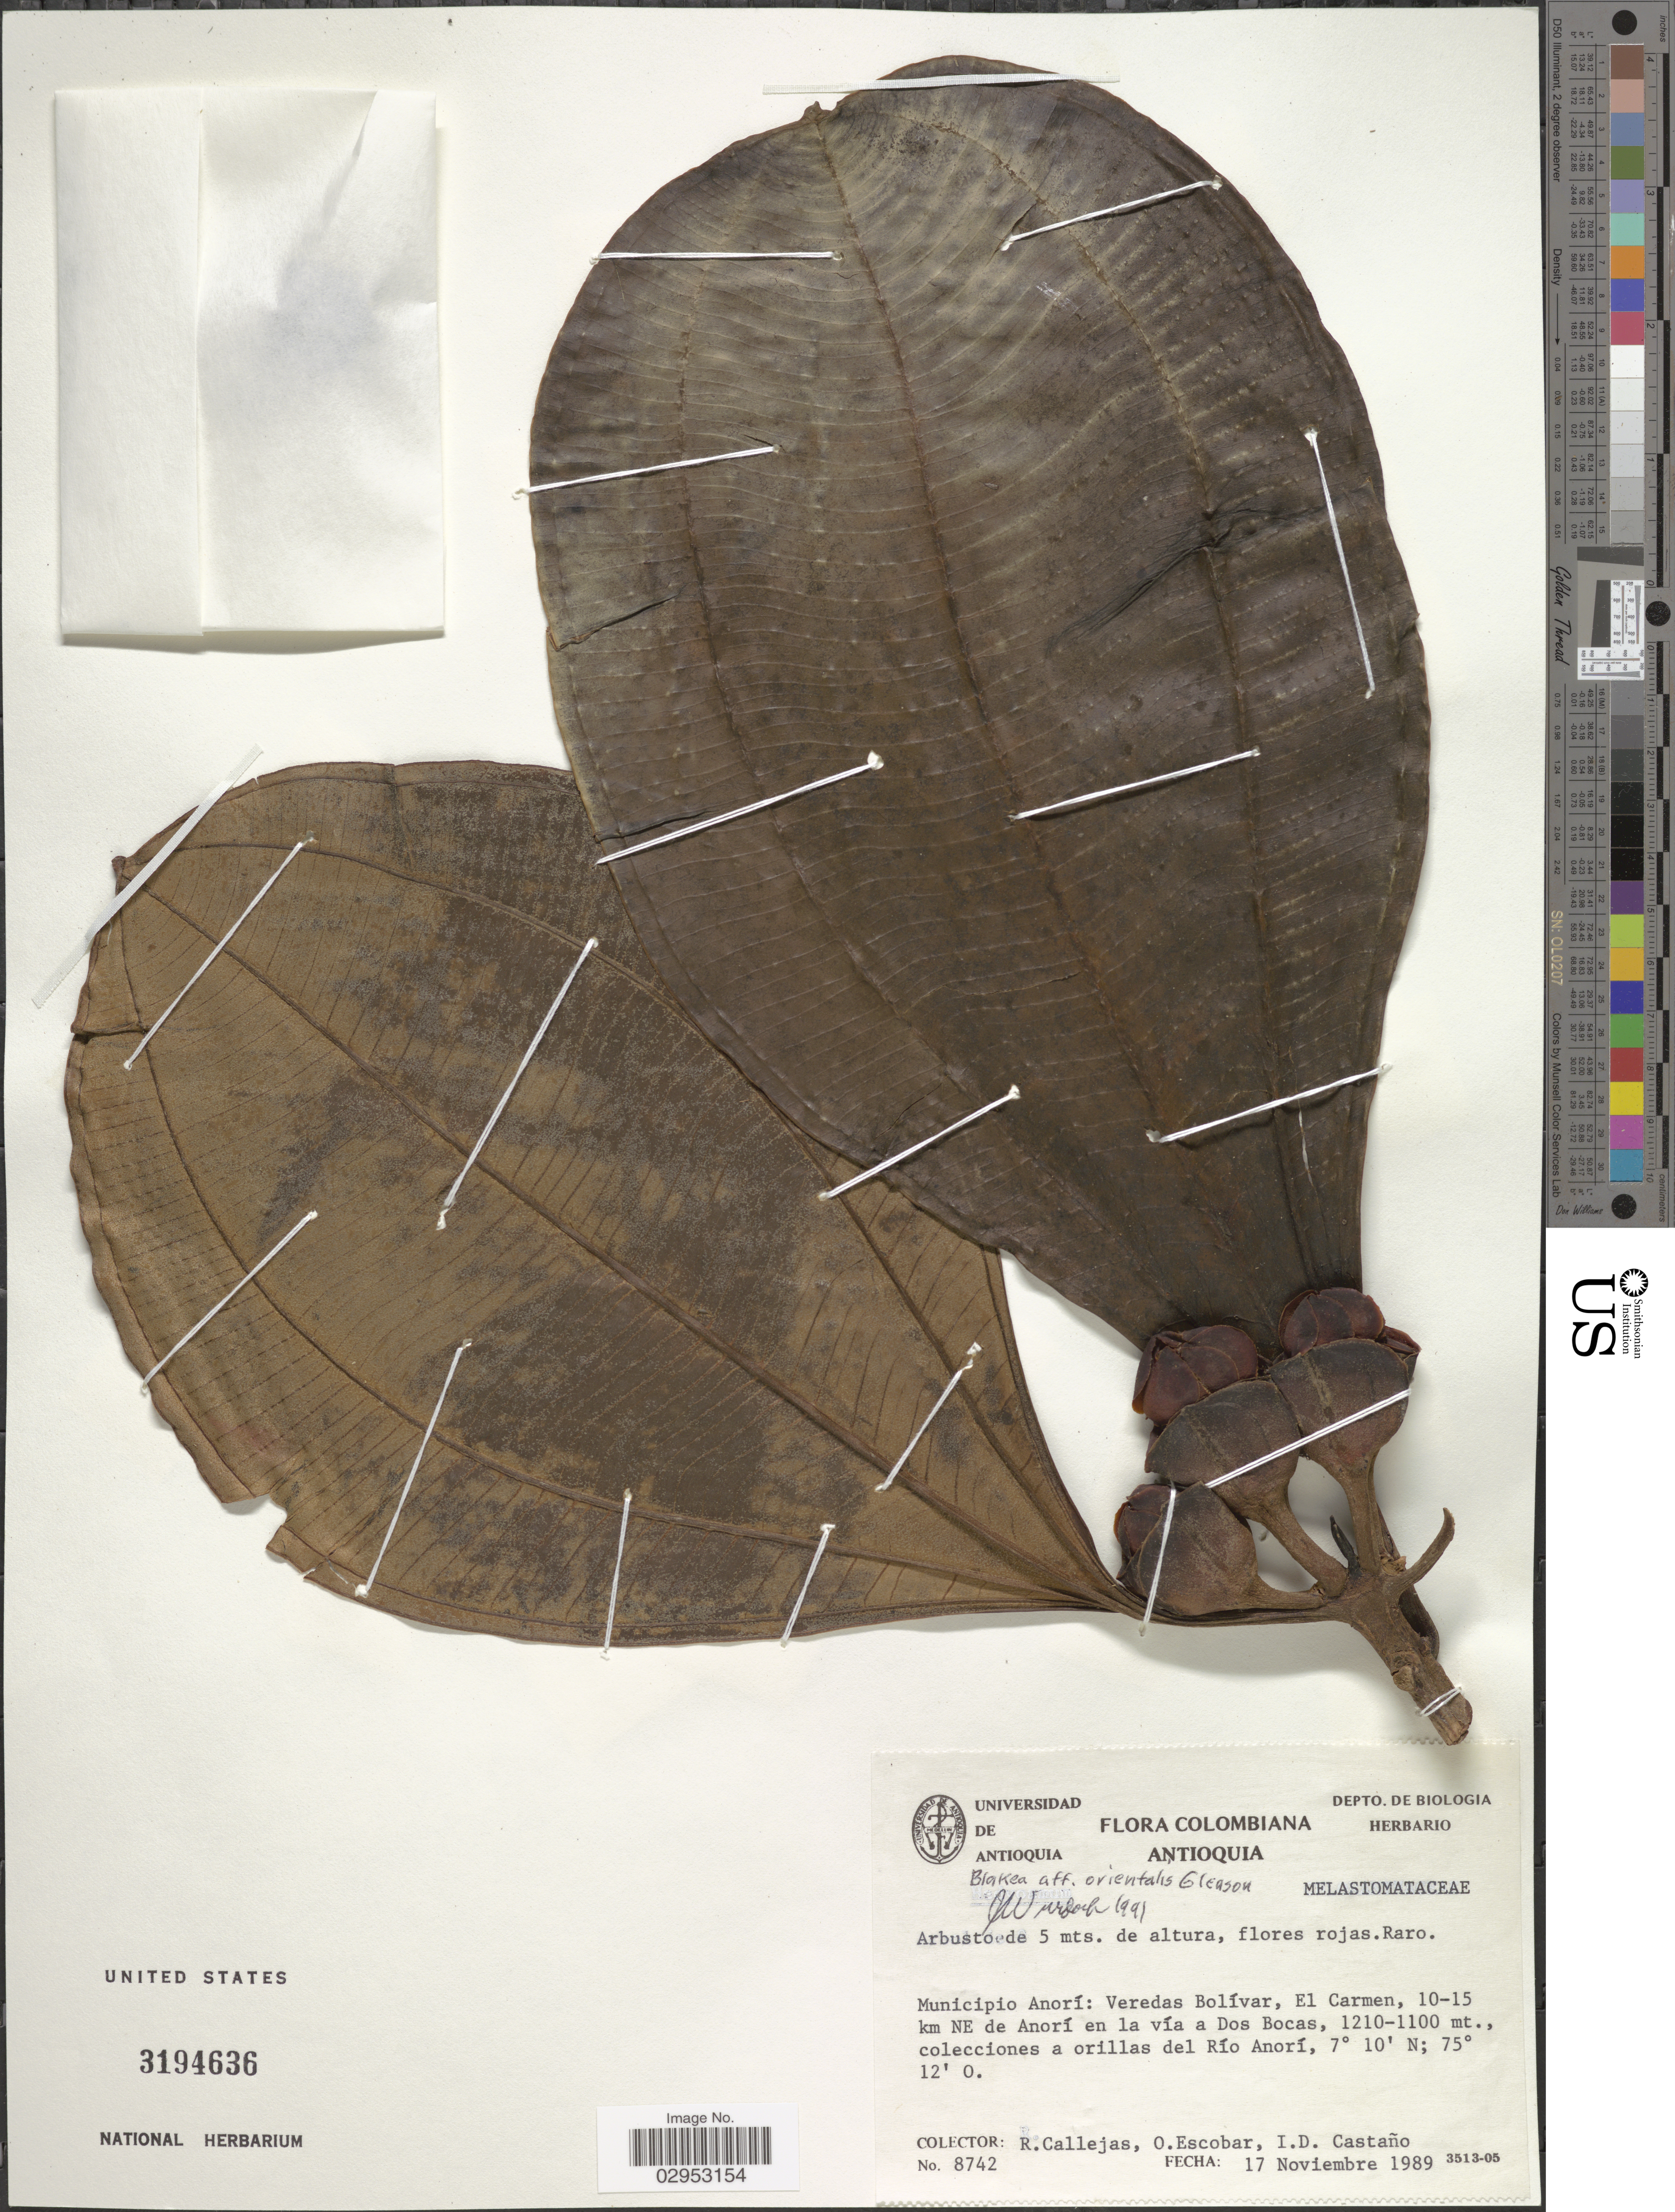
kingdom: Plantae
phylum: Tracheophyta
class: Magnoliopsida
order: Myrtales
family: Melastomataceae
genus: Blakea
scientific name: Blakea orientalis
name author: Gleason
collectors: R. Callejas, O. Escobar & I. Castaño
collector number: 8742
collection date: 1989-11-17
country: Colombia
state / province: Antioquia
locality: Municipio Anorí: Veredas Bolívar, El Carmen, 10-15 km NE de Anorí en la v;ia a Dos Bocas, colecciones a orillas del Río Anorí.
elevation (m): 1100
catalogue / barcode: US 3194636